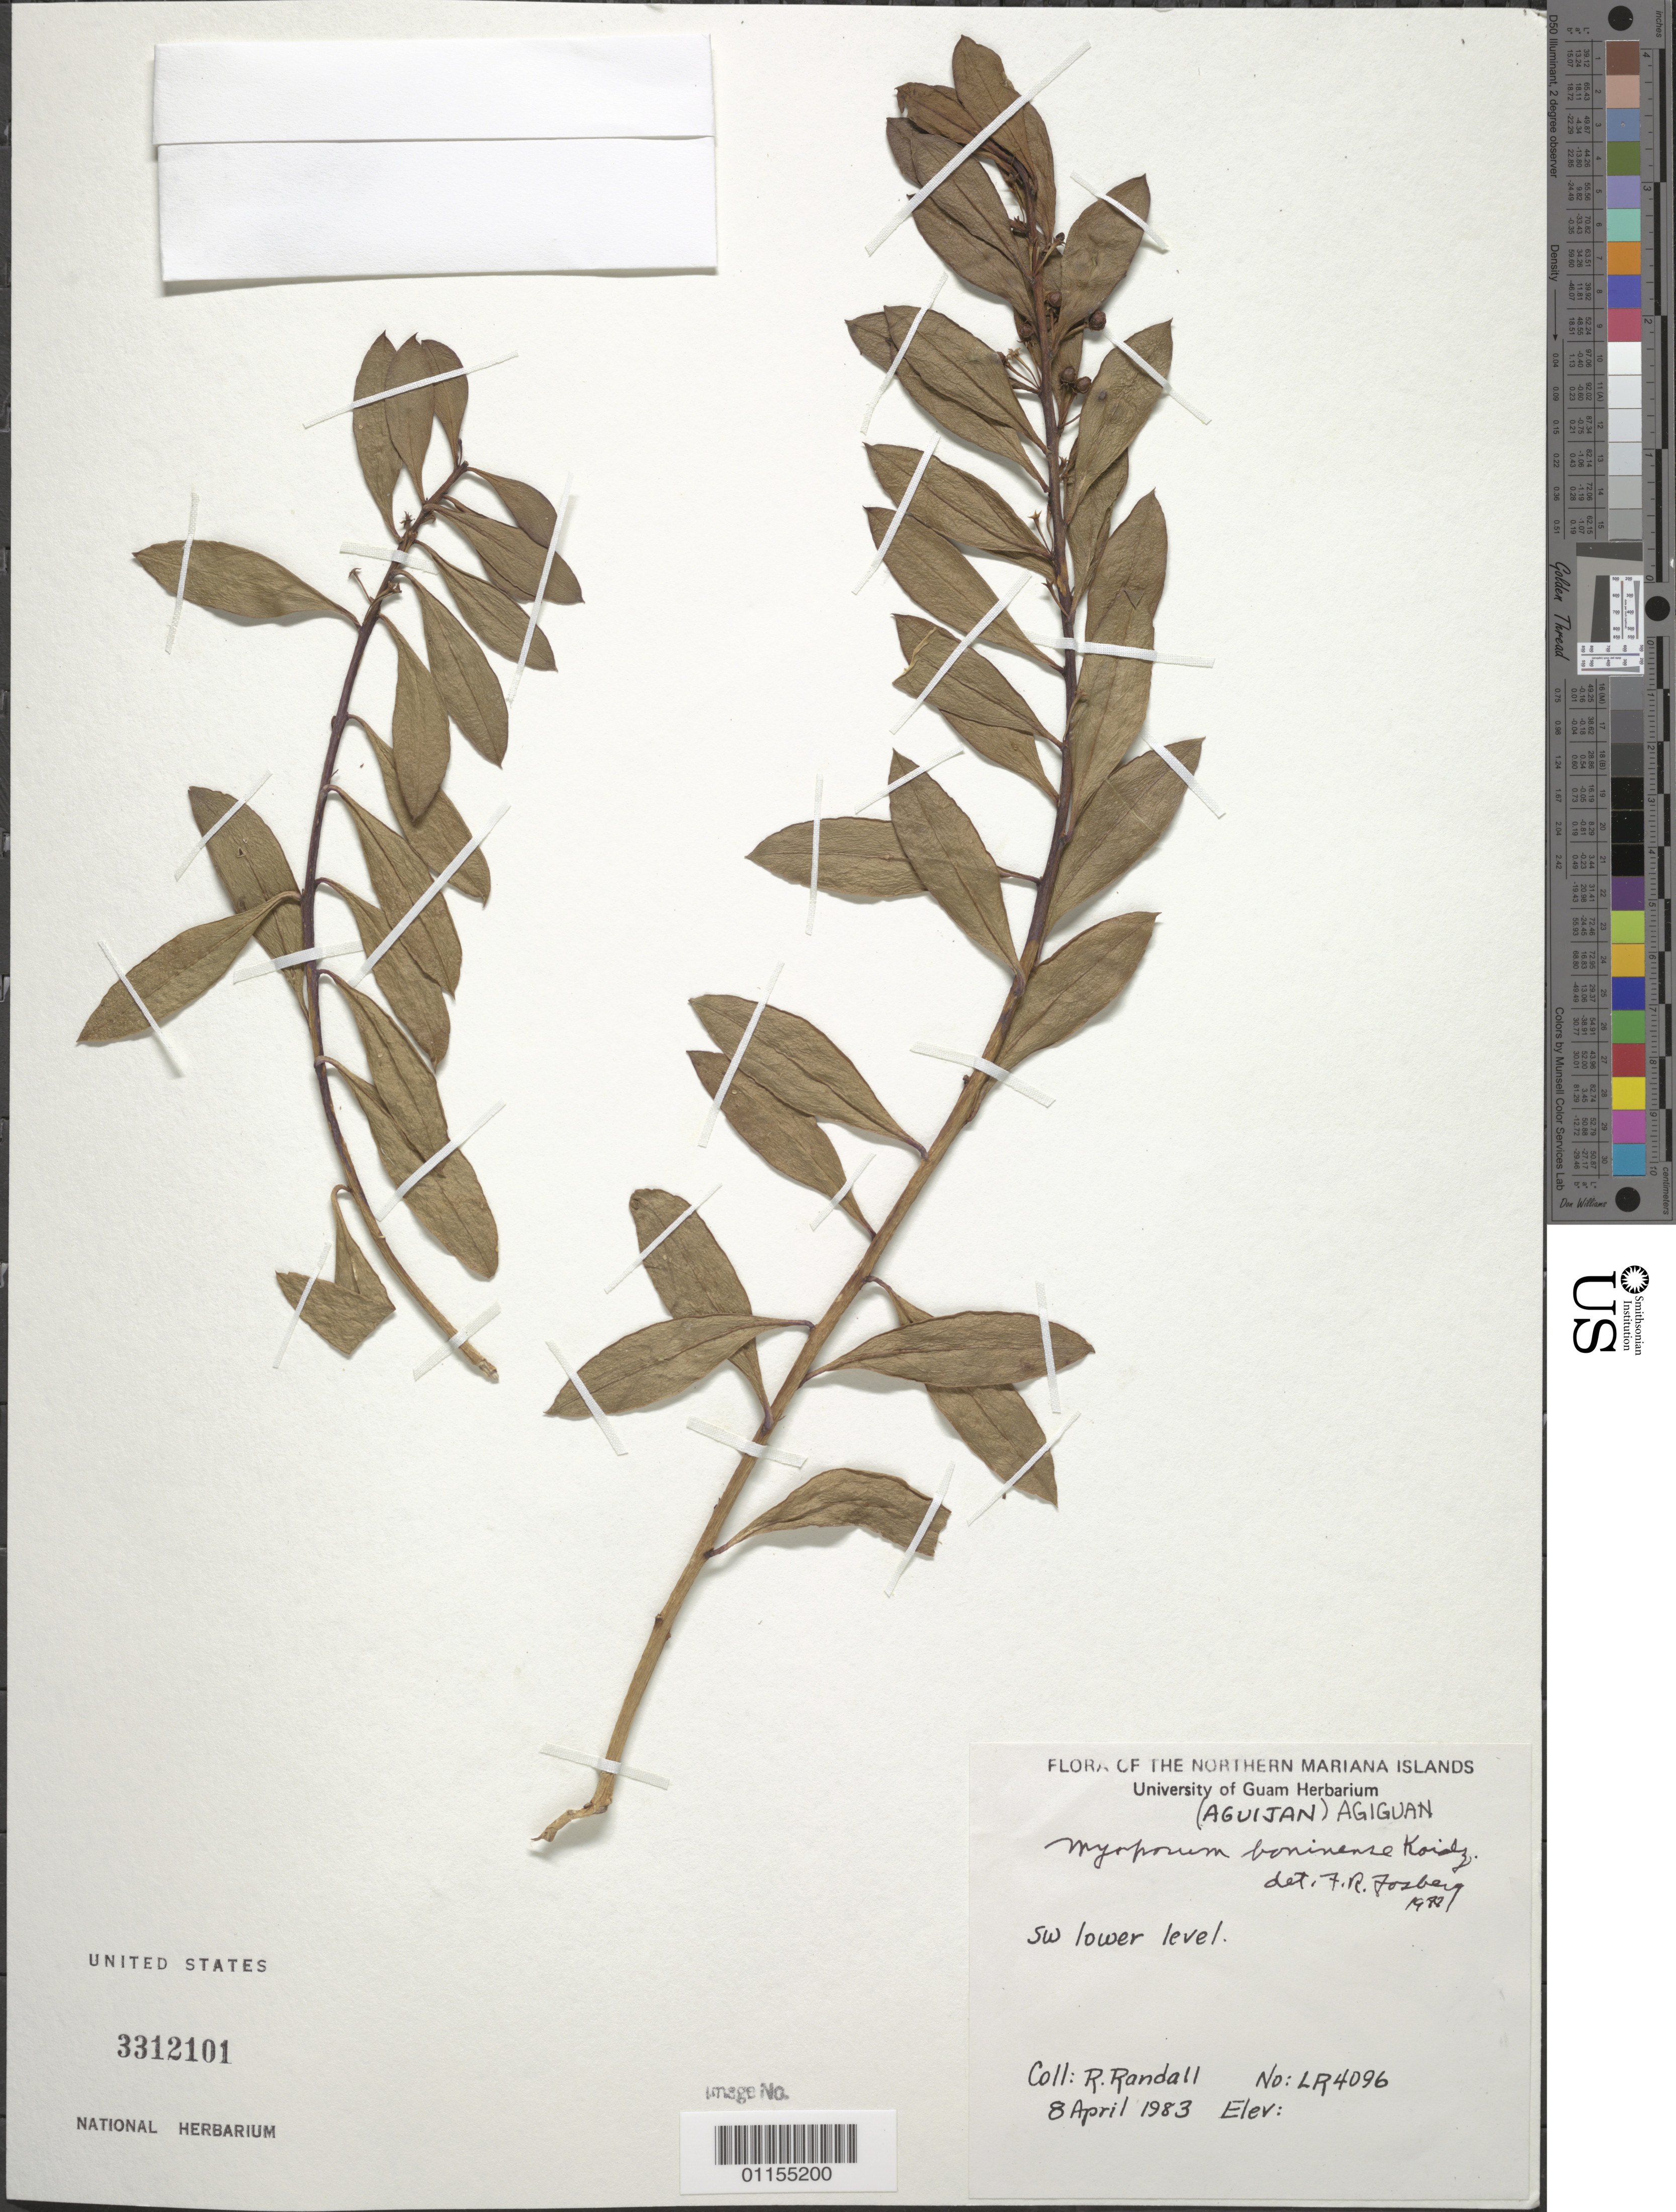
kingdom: Plantae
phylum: Tracheophyta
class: Magnoliopsida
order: Lamiales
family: Scrophulariaceae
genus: Myoporum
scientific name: Myoporum boninense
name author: Koidz.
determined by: Fosberg, F. R.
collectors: R. Randall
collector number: LR4096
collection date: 1983-04-08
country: Northern Mariana Islands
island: Aguijan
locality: SW lower level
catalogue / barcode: US 3312101